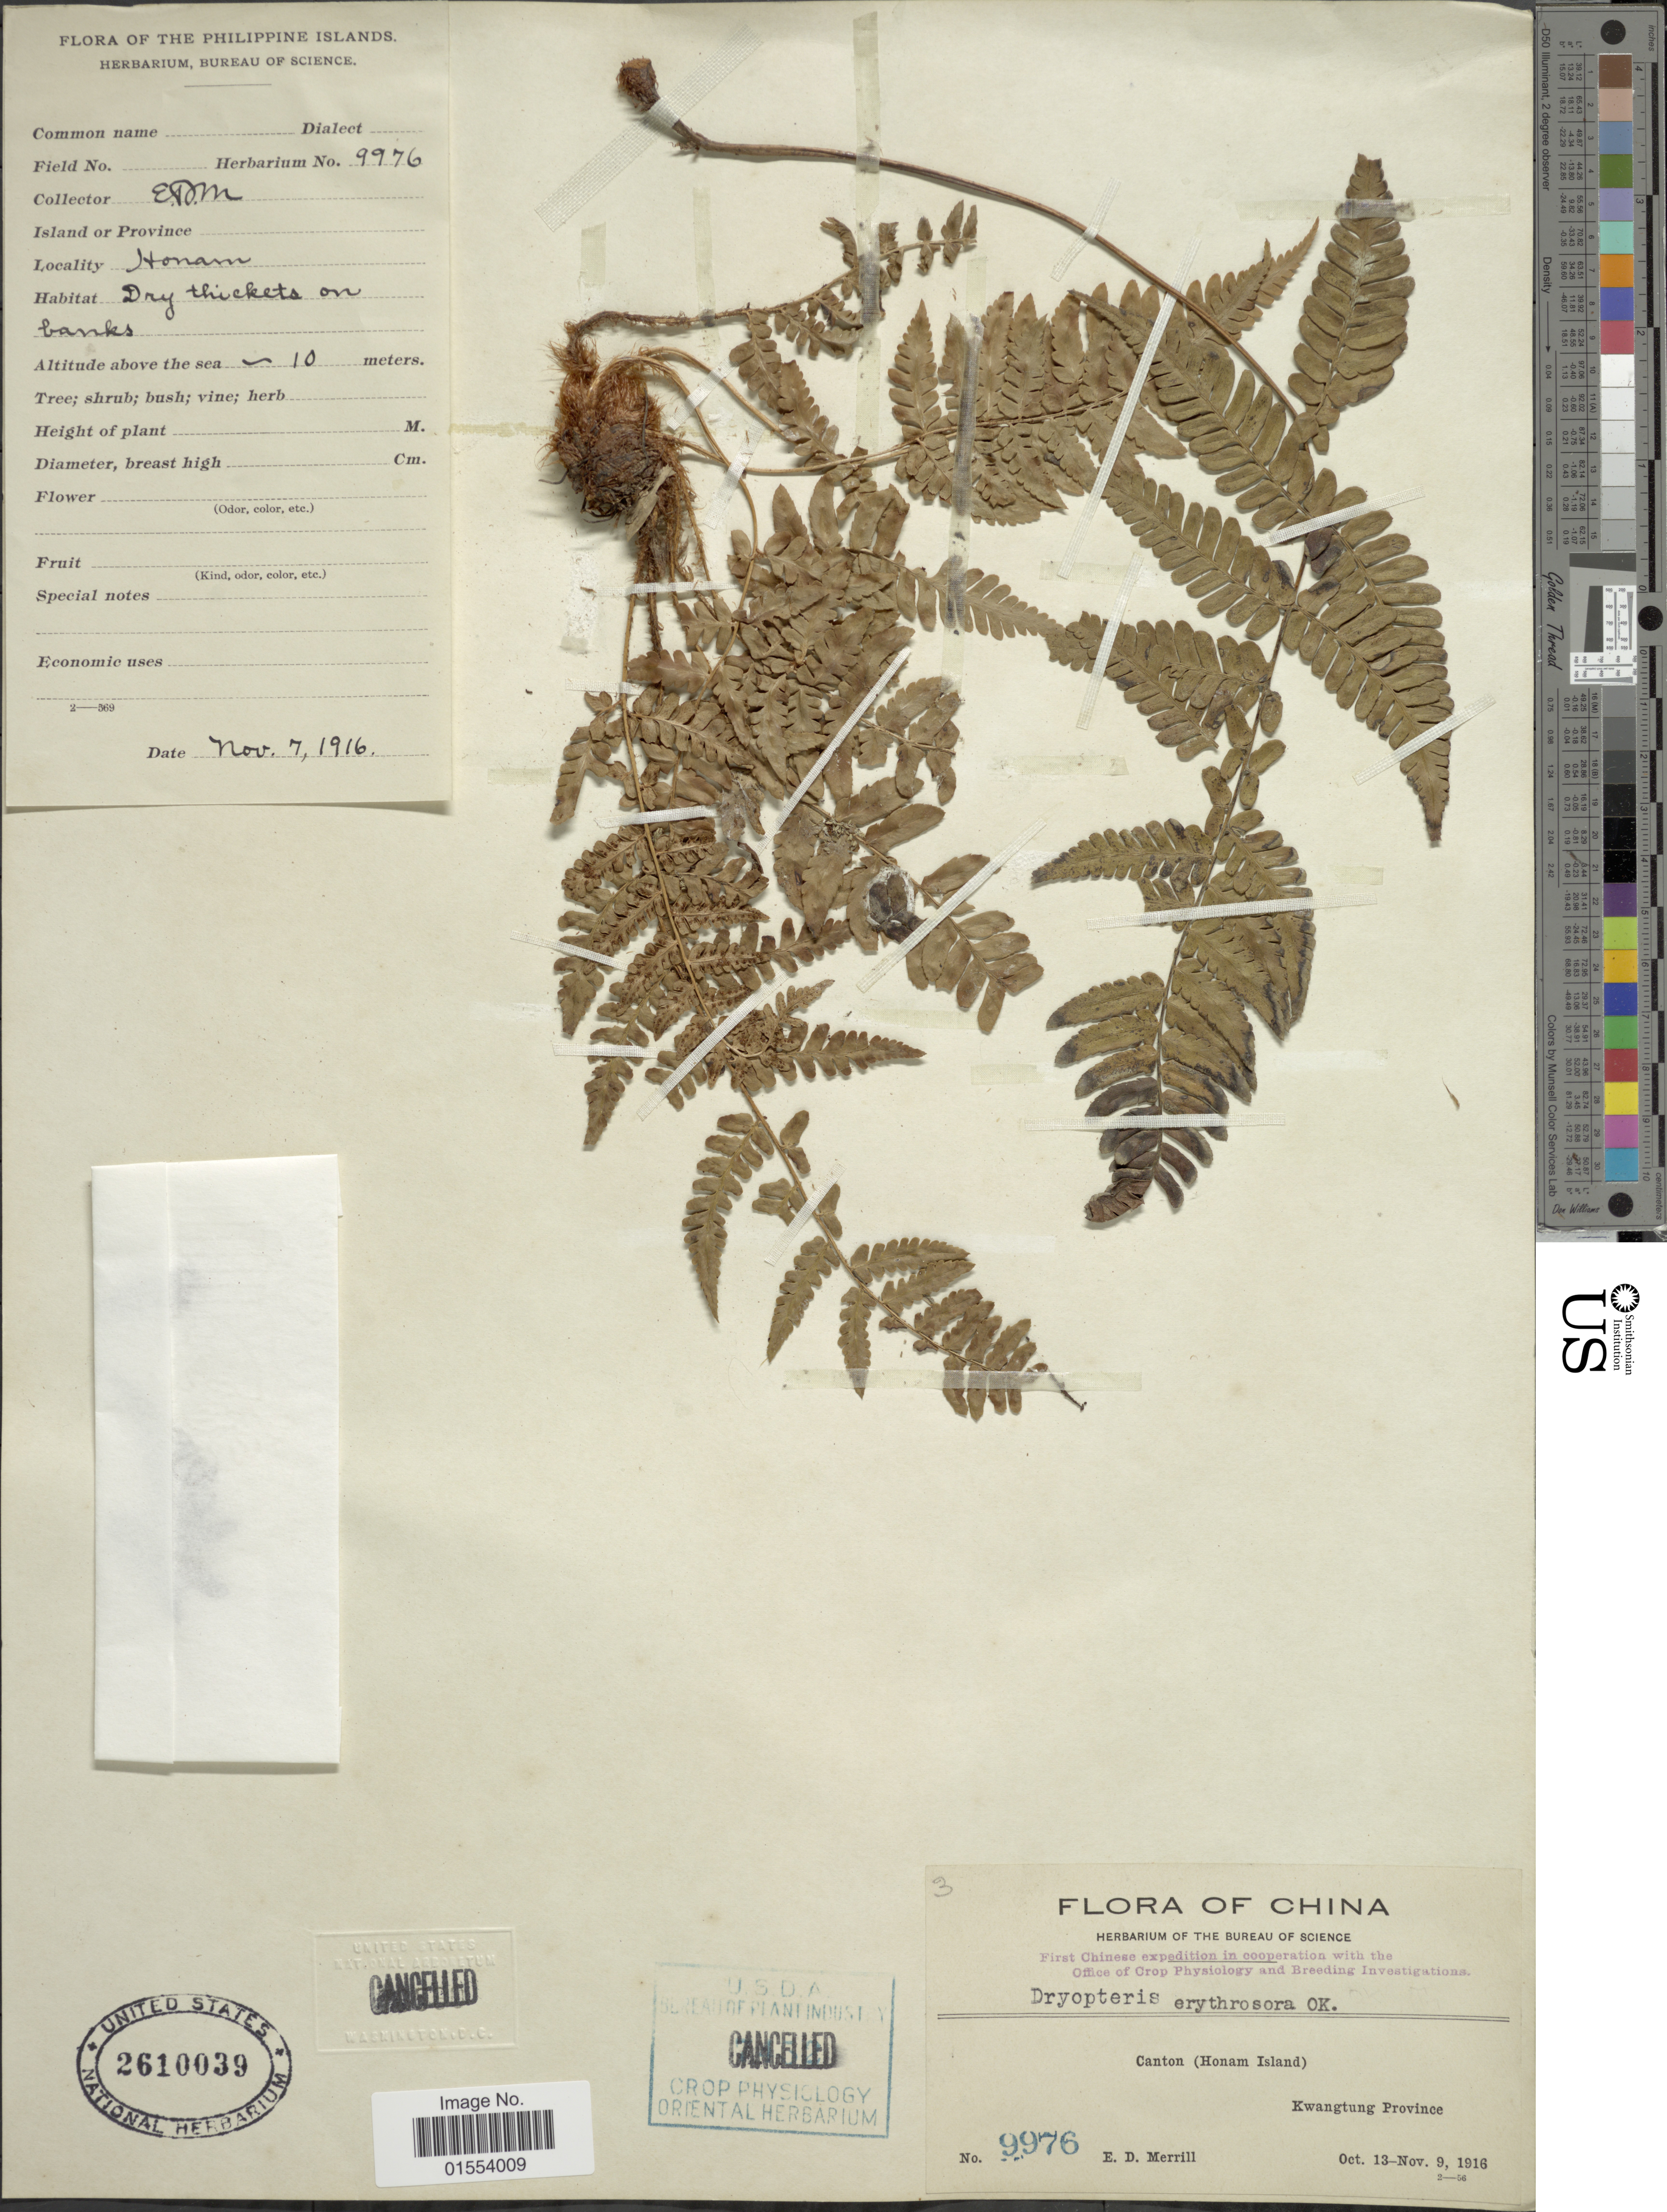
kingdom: Plantae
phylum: Tracheophyta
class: Polypodiopsida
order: Polypodiales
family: Dryopteridaceae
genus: Dryopteris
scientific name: Dryopteris erythrosora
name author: (D.C. Eaton) Kuntze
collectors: E. D. Merrill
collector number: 9976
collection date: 1916-11-07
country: China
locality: Canton (Honan Island) Kwangtung Province.Honan.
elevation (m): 10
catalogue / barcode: US 2610039